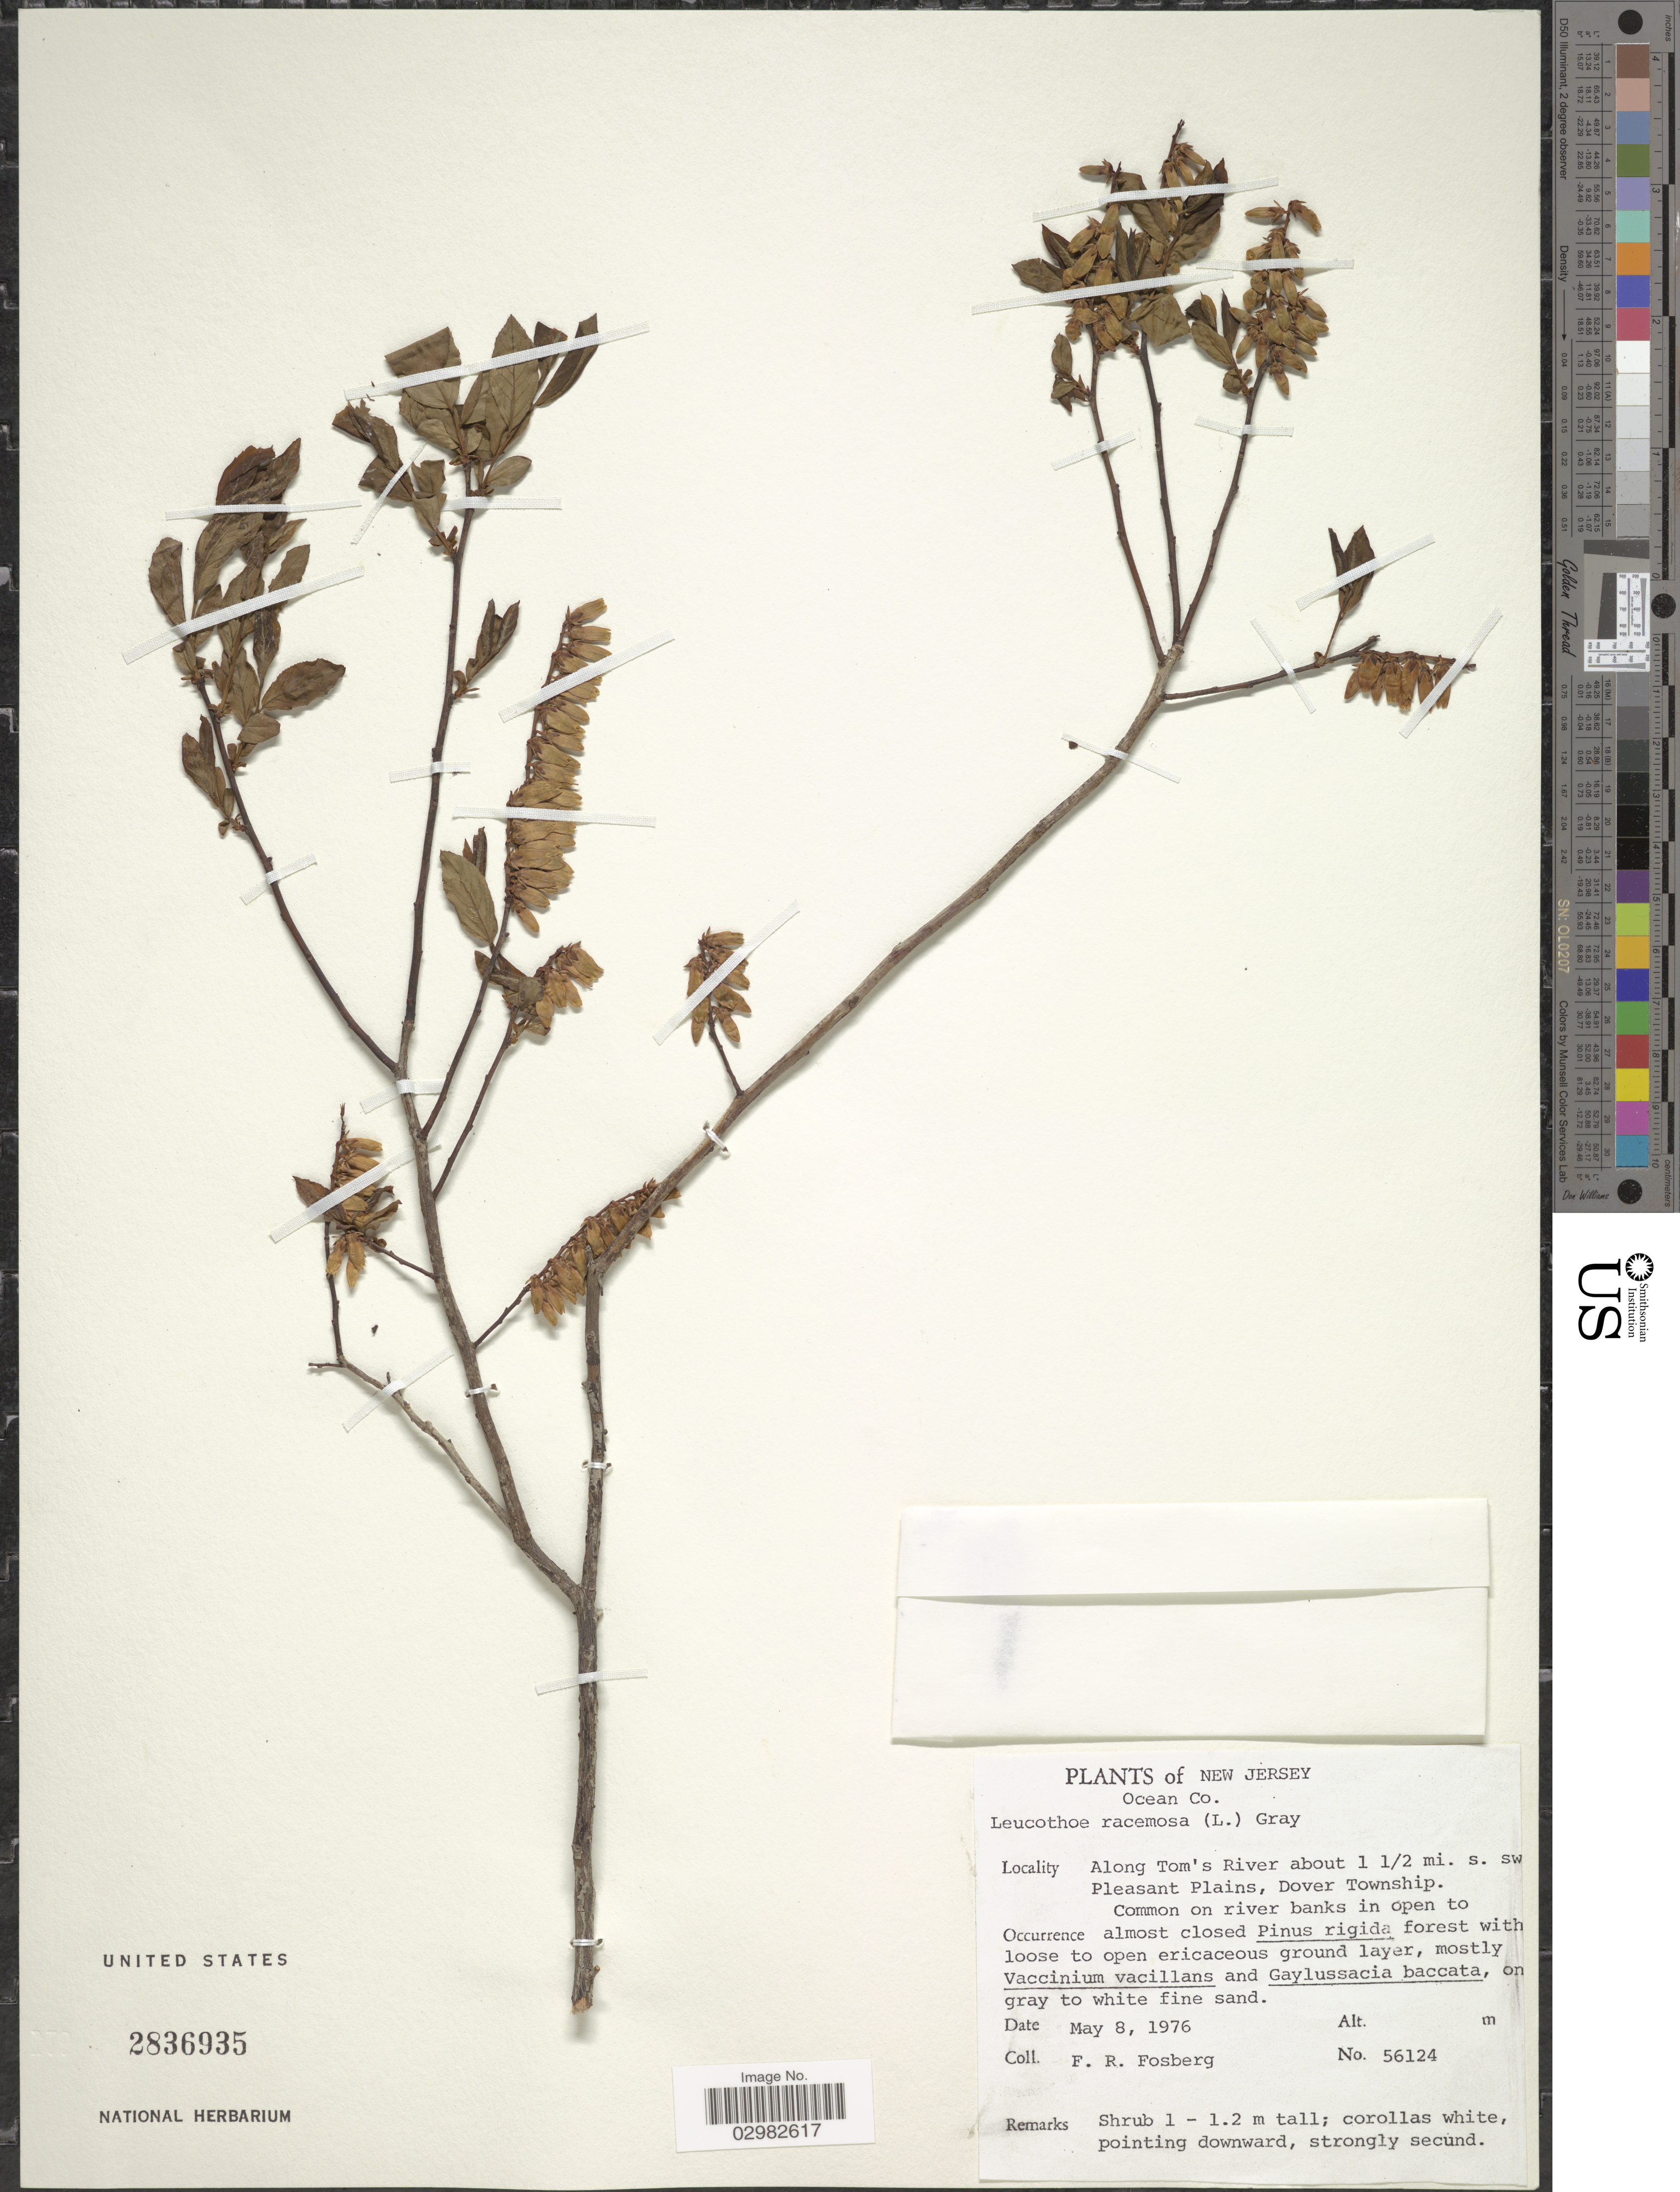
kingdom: Plantae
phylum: Tracheophyta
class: Magnoliopsida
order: Ericales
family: Ericaceae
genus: Leucothoe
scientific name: Leucothoë racemosa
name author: (L.) A. Gray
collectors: F. R. Fosberg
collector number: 56124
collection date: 1976-05-08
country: United States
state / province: New Jersey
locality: Along Tom's River about 1 1/2 mi. s. sw. Pleasant Plains, Dover Township.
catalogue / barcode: US 2836935